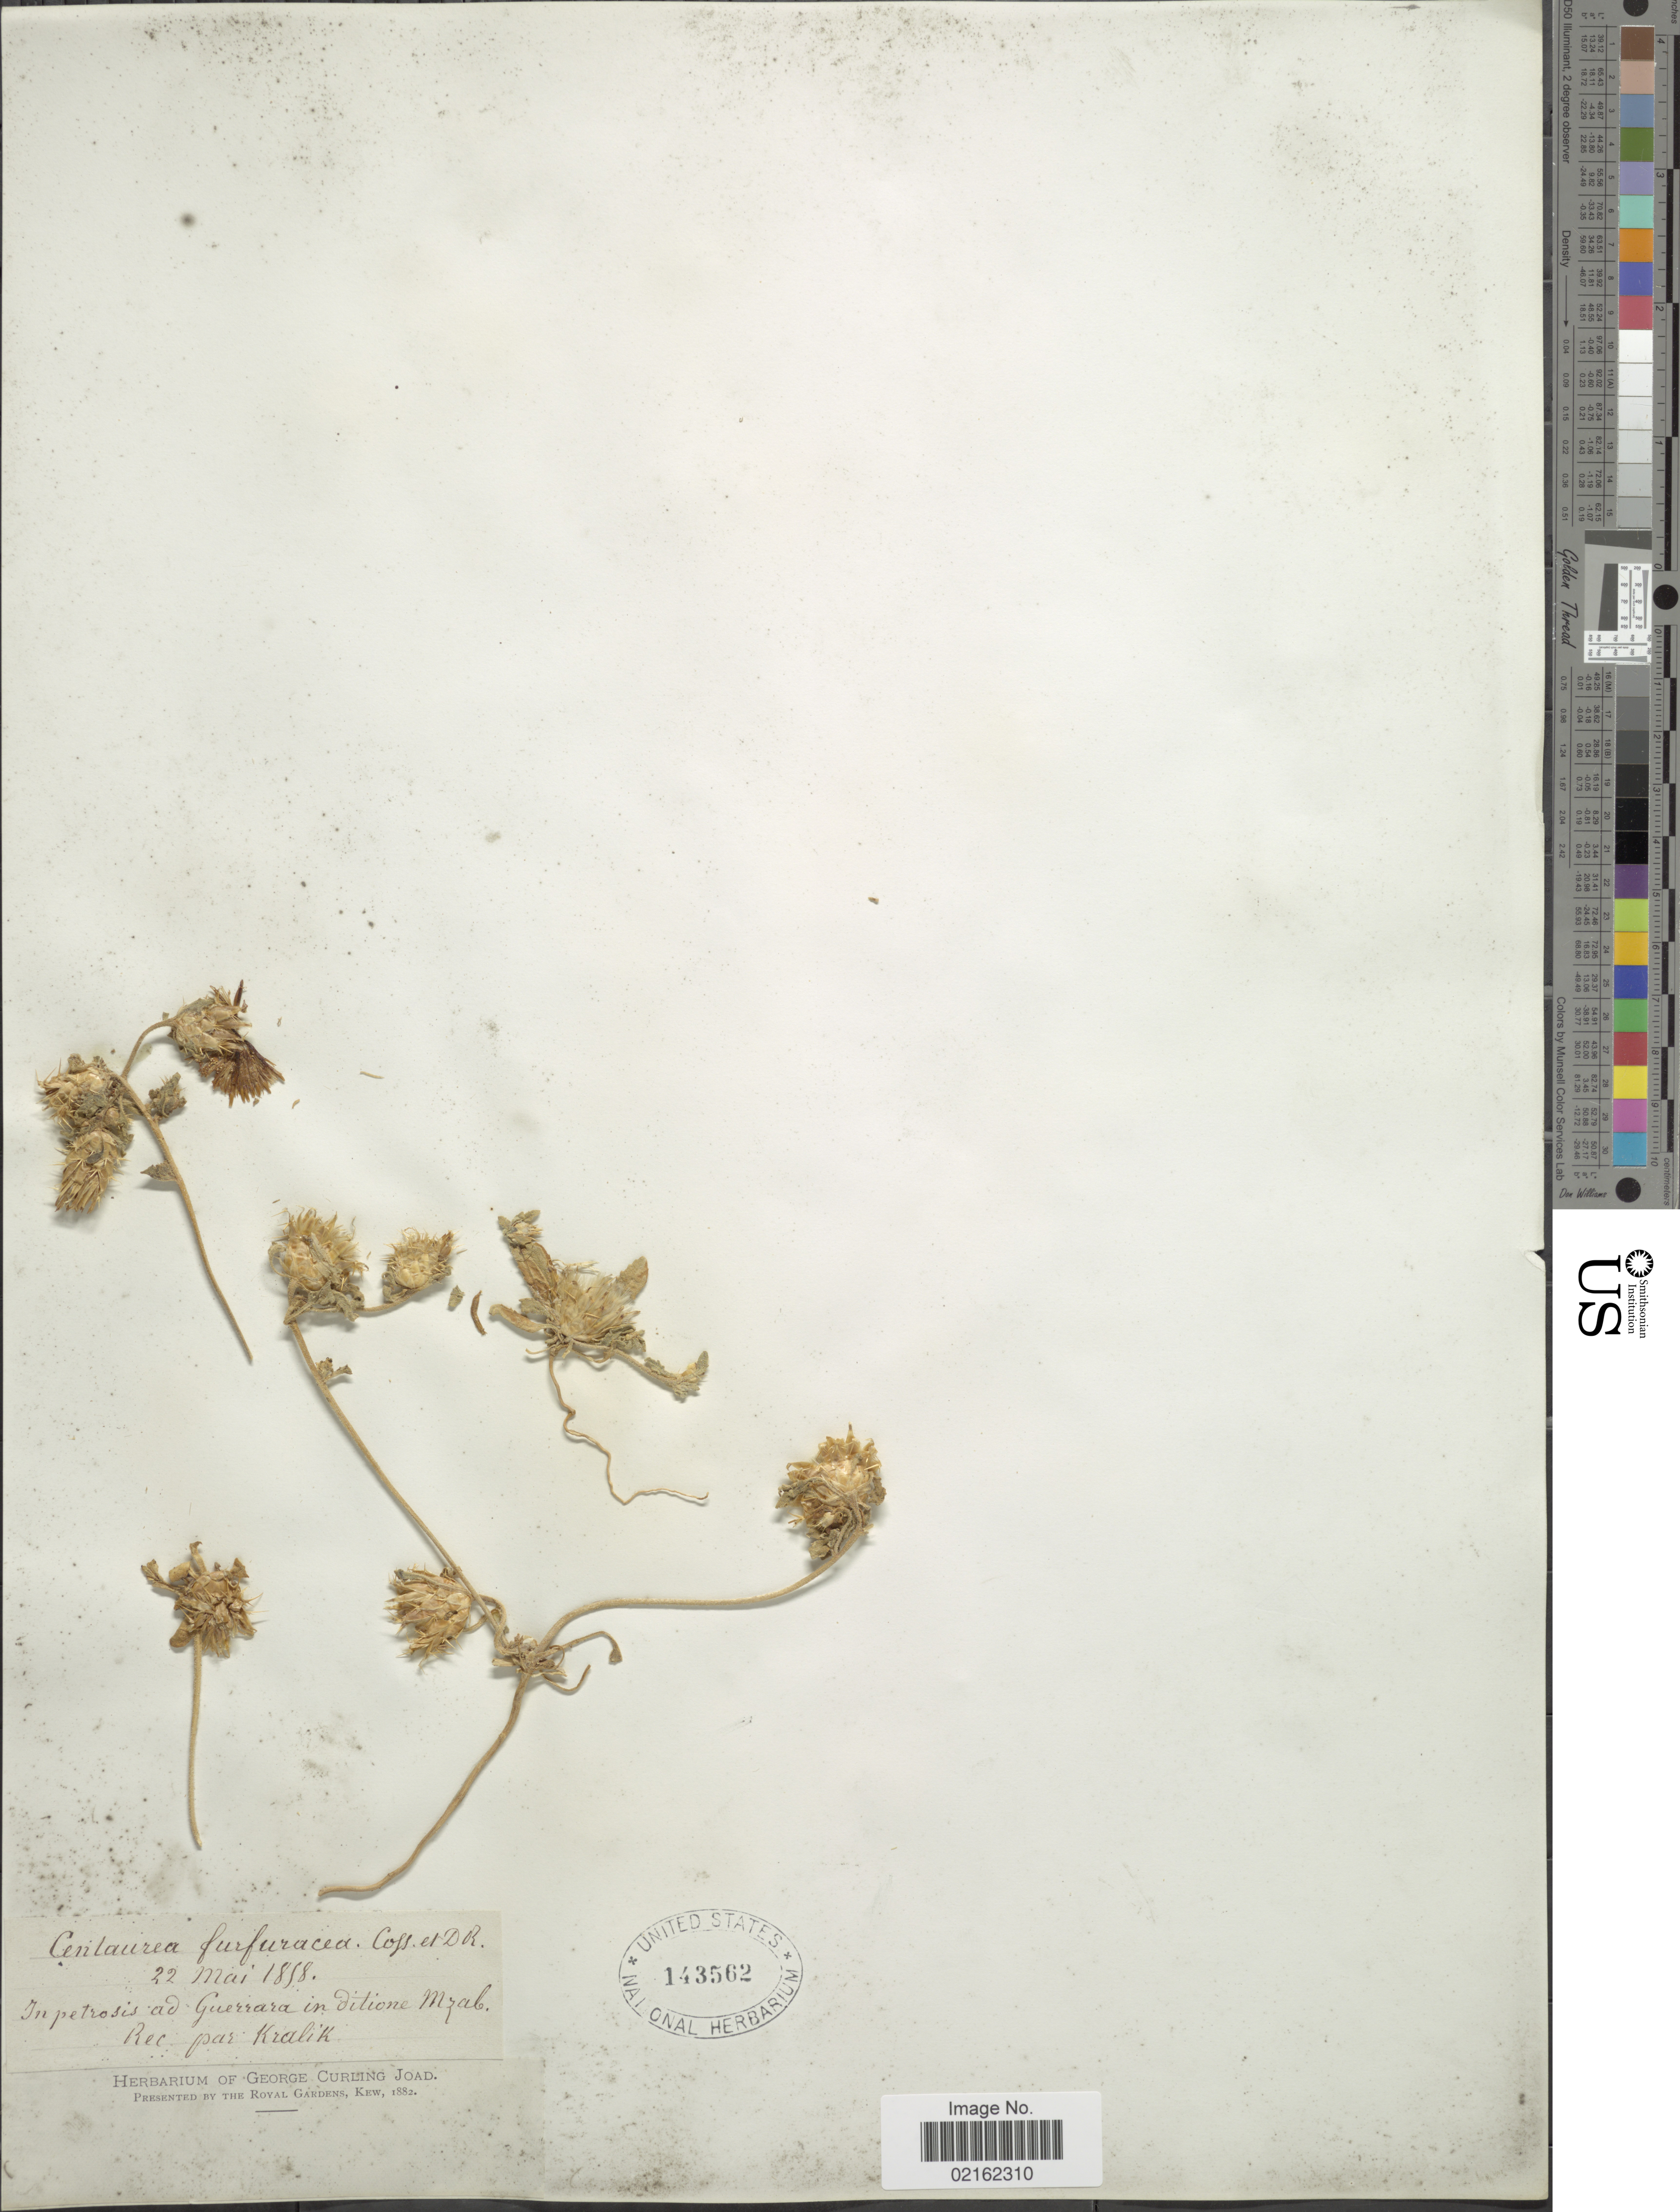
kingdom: Plantae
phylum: Tracheophyta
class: Magnoliopsida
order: Asterales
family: Asteraceae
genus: Centaurea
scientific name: Centaurea furfuracea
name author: Coss. & Durieu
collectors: ex herb. George Curling Joad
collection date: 1858-05-22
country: Algeria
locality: In petrosis ad Guerrara in ditione Mzab.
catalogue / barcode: US 143562